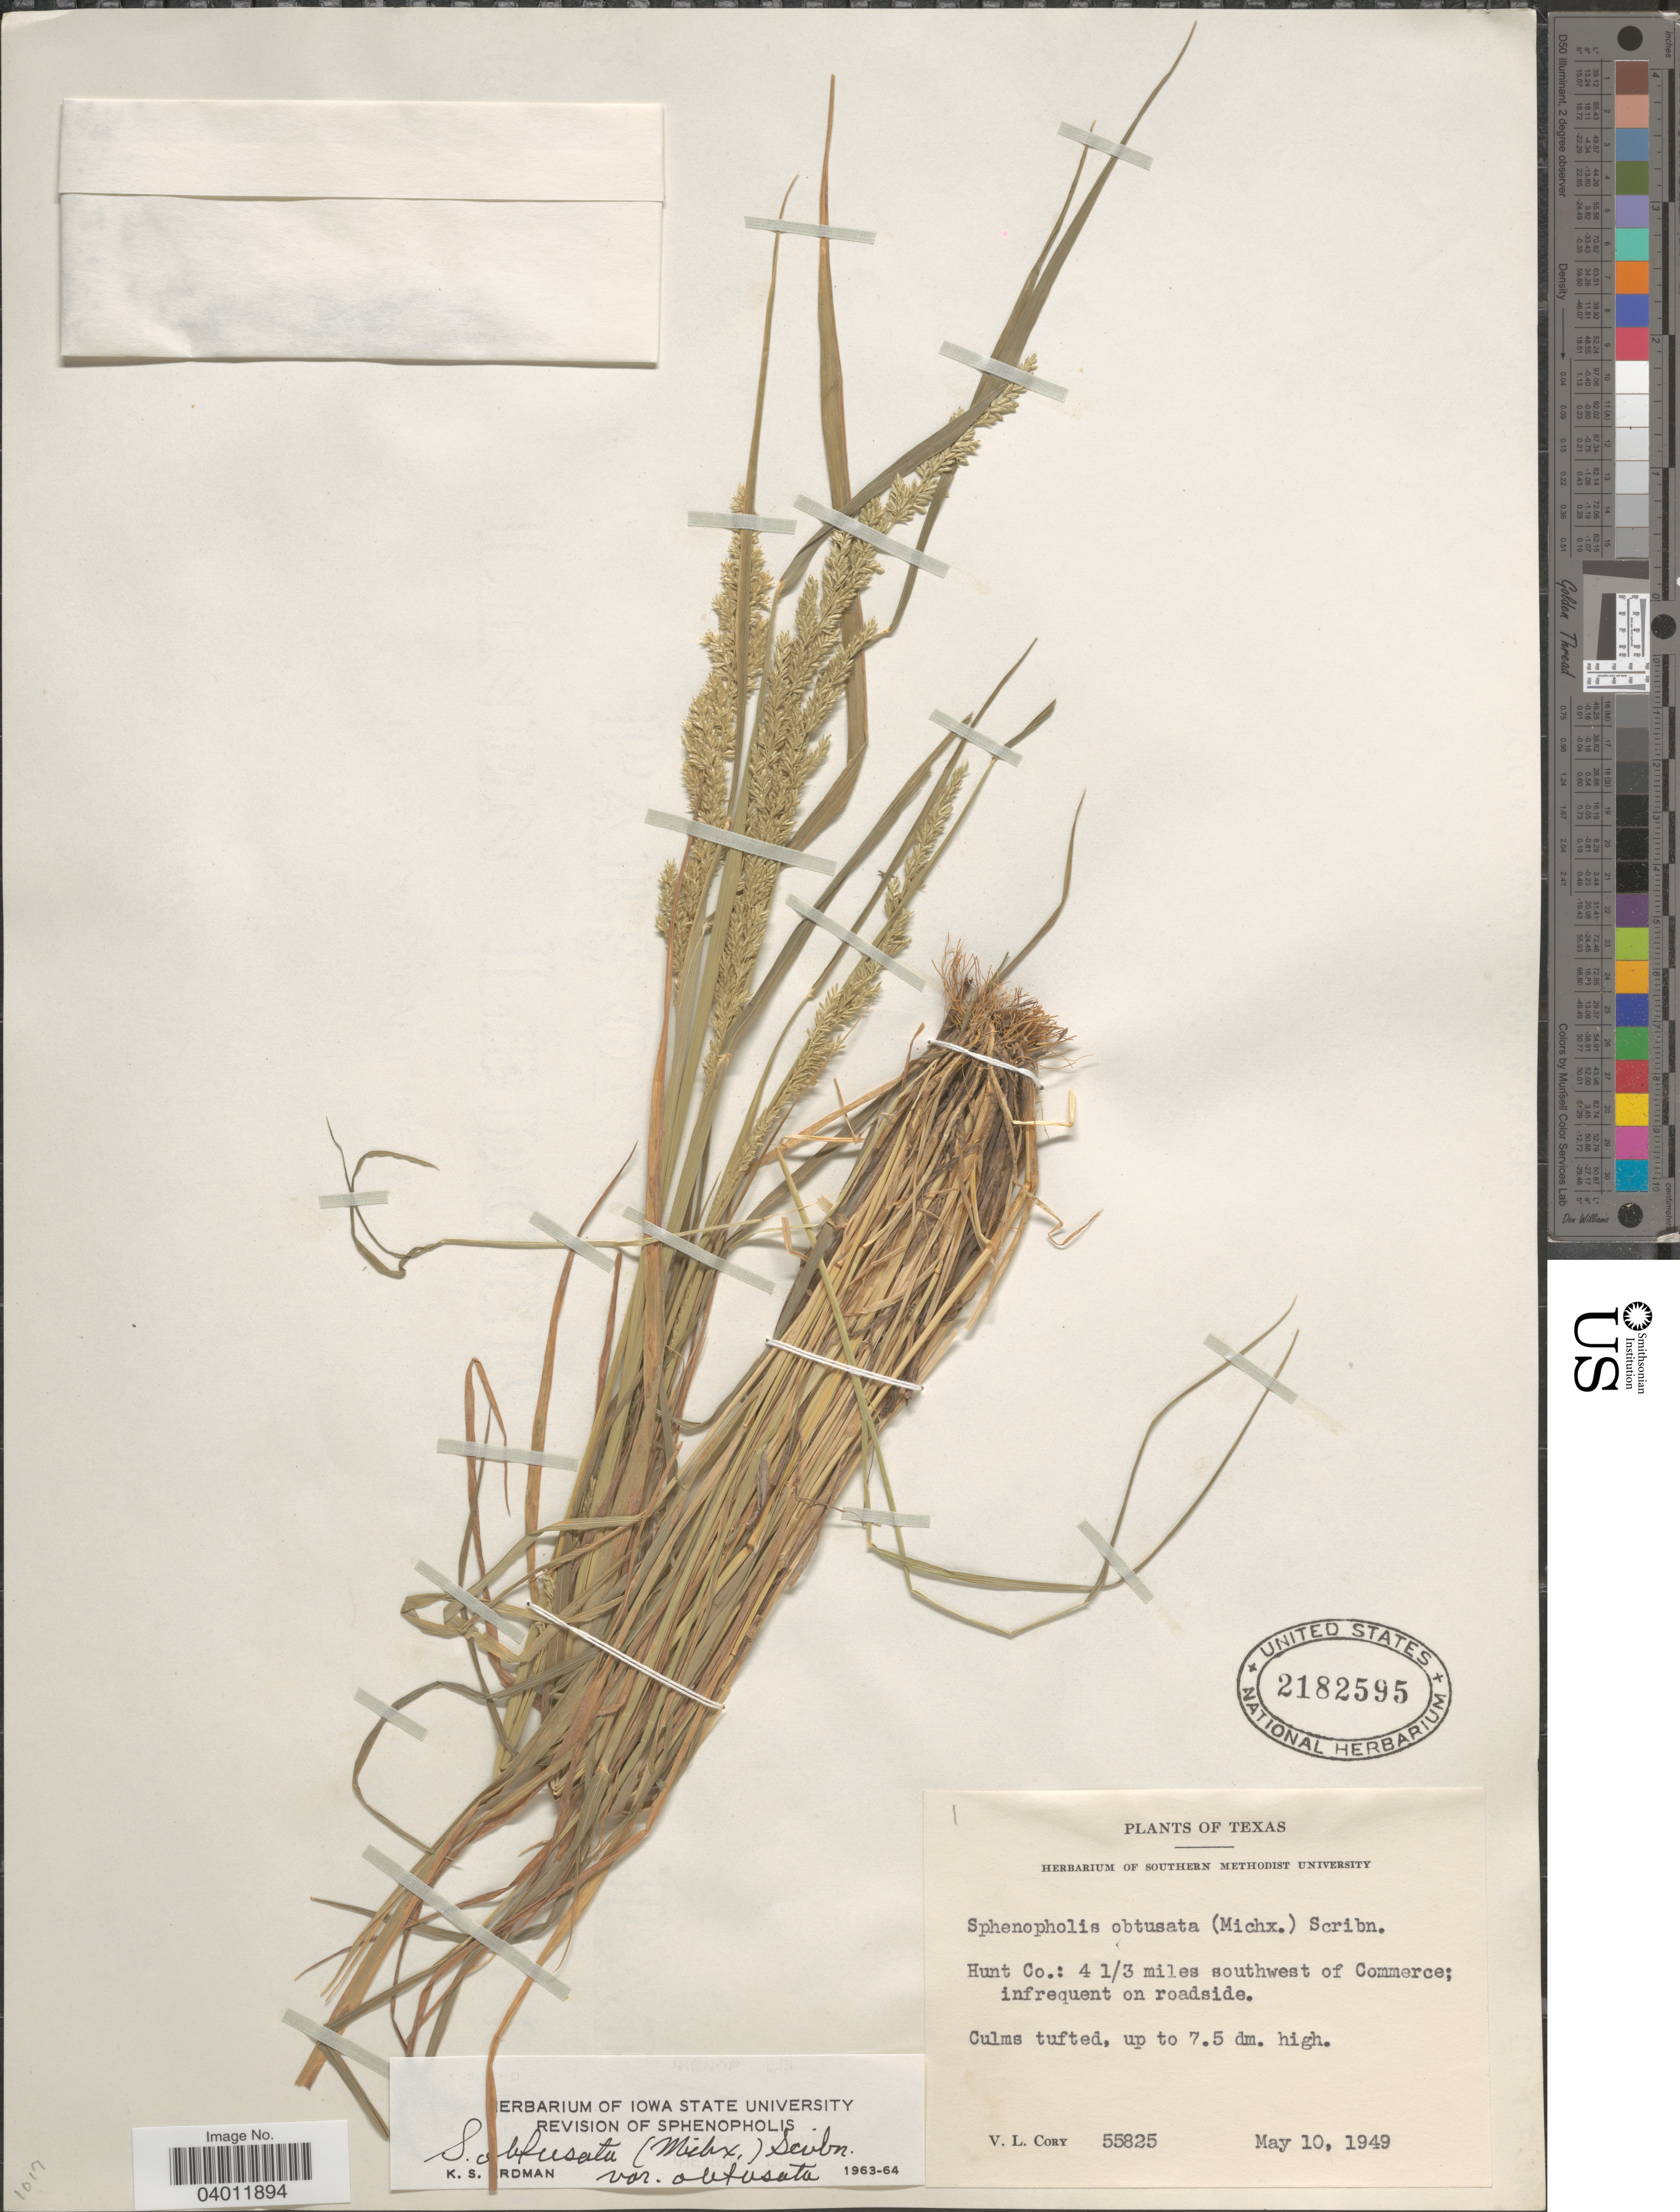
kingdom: Plantae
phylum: Tracheophyta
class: Liliopsida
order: Poales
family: Poaceae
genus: Sphenopholis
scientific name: Sphenopholis obtusata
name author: (Michx.) Scribn.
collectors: V. Cory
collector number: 55825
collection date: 1949-05-10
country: United States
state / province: Texas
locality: Hunt Co.: 4 1/3 miles southwest of Commerce.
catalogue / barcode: US 2182595